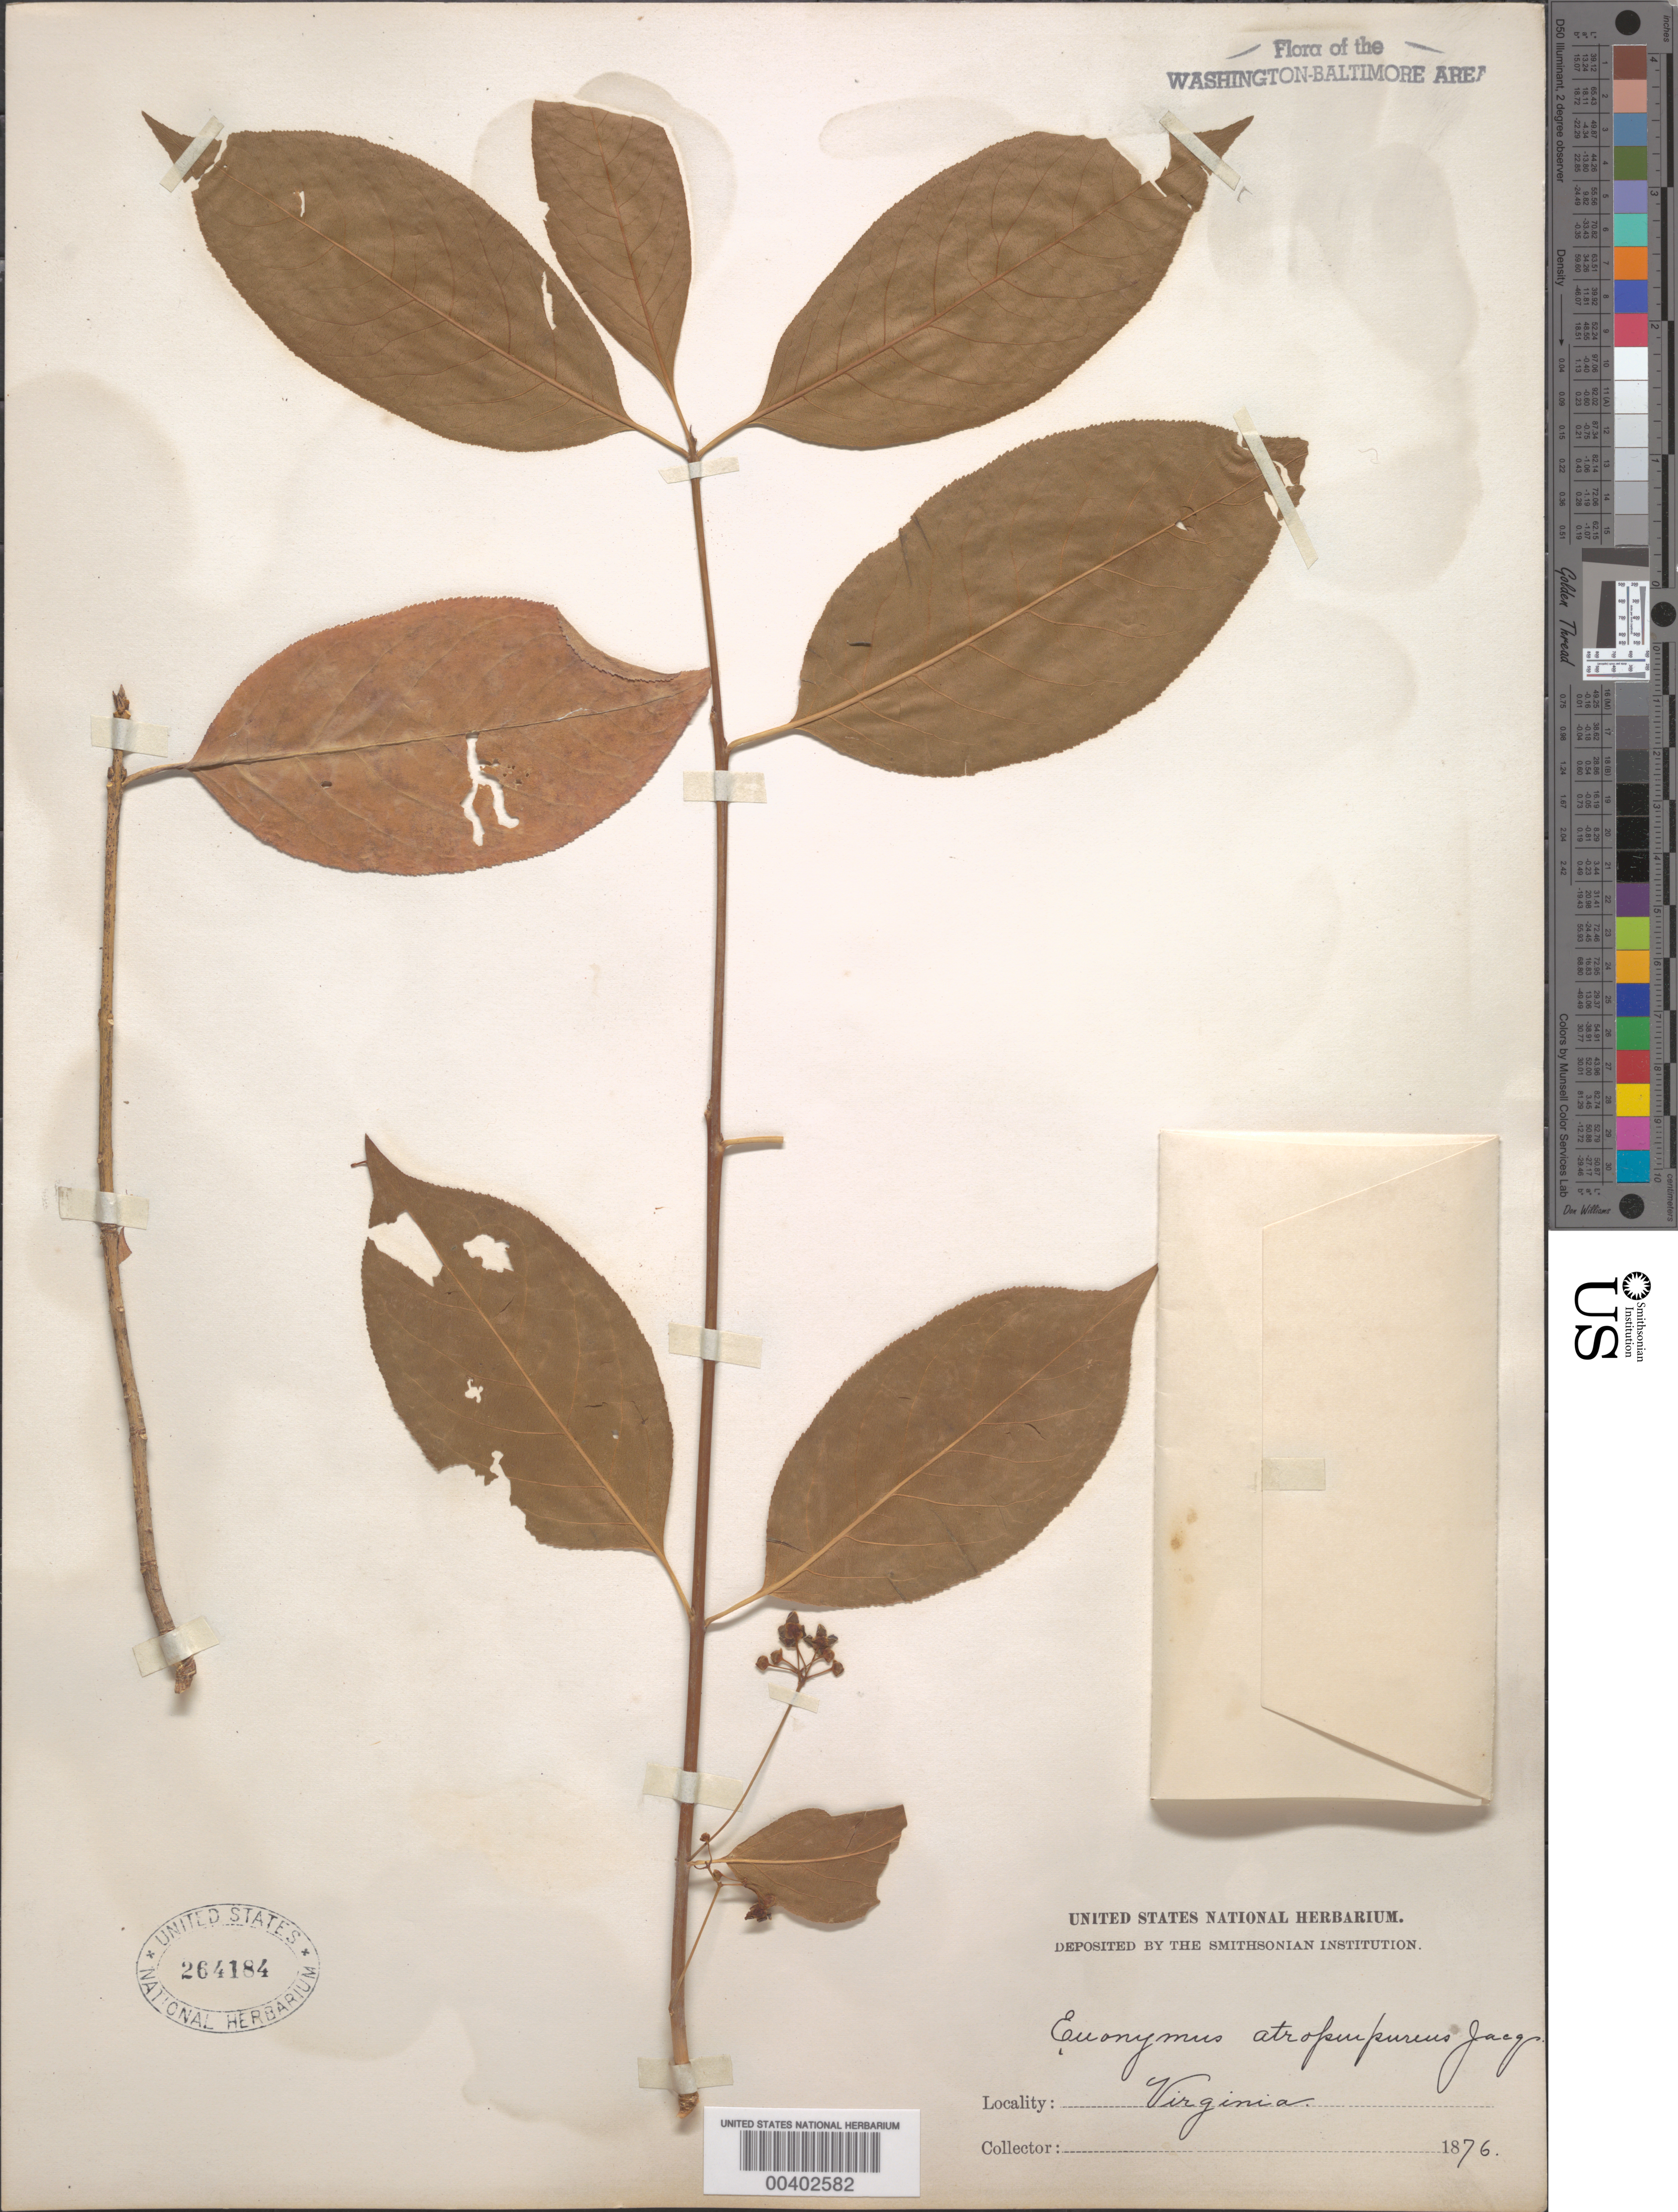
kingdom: Plantae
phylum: Tracheophyta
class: Magnoliopsida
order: Celastrales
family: Celastraceae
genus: Euonymus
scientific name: Euonymus atropurpureus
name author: Jacq.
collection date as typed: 1876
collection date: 1876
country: United States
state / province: Virginia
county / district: Fairfax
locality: West Falls Church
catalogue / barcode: US 264184